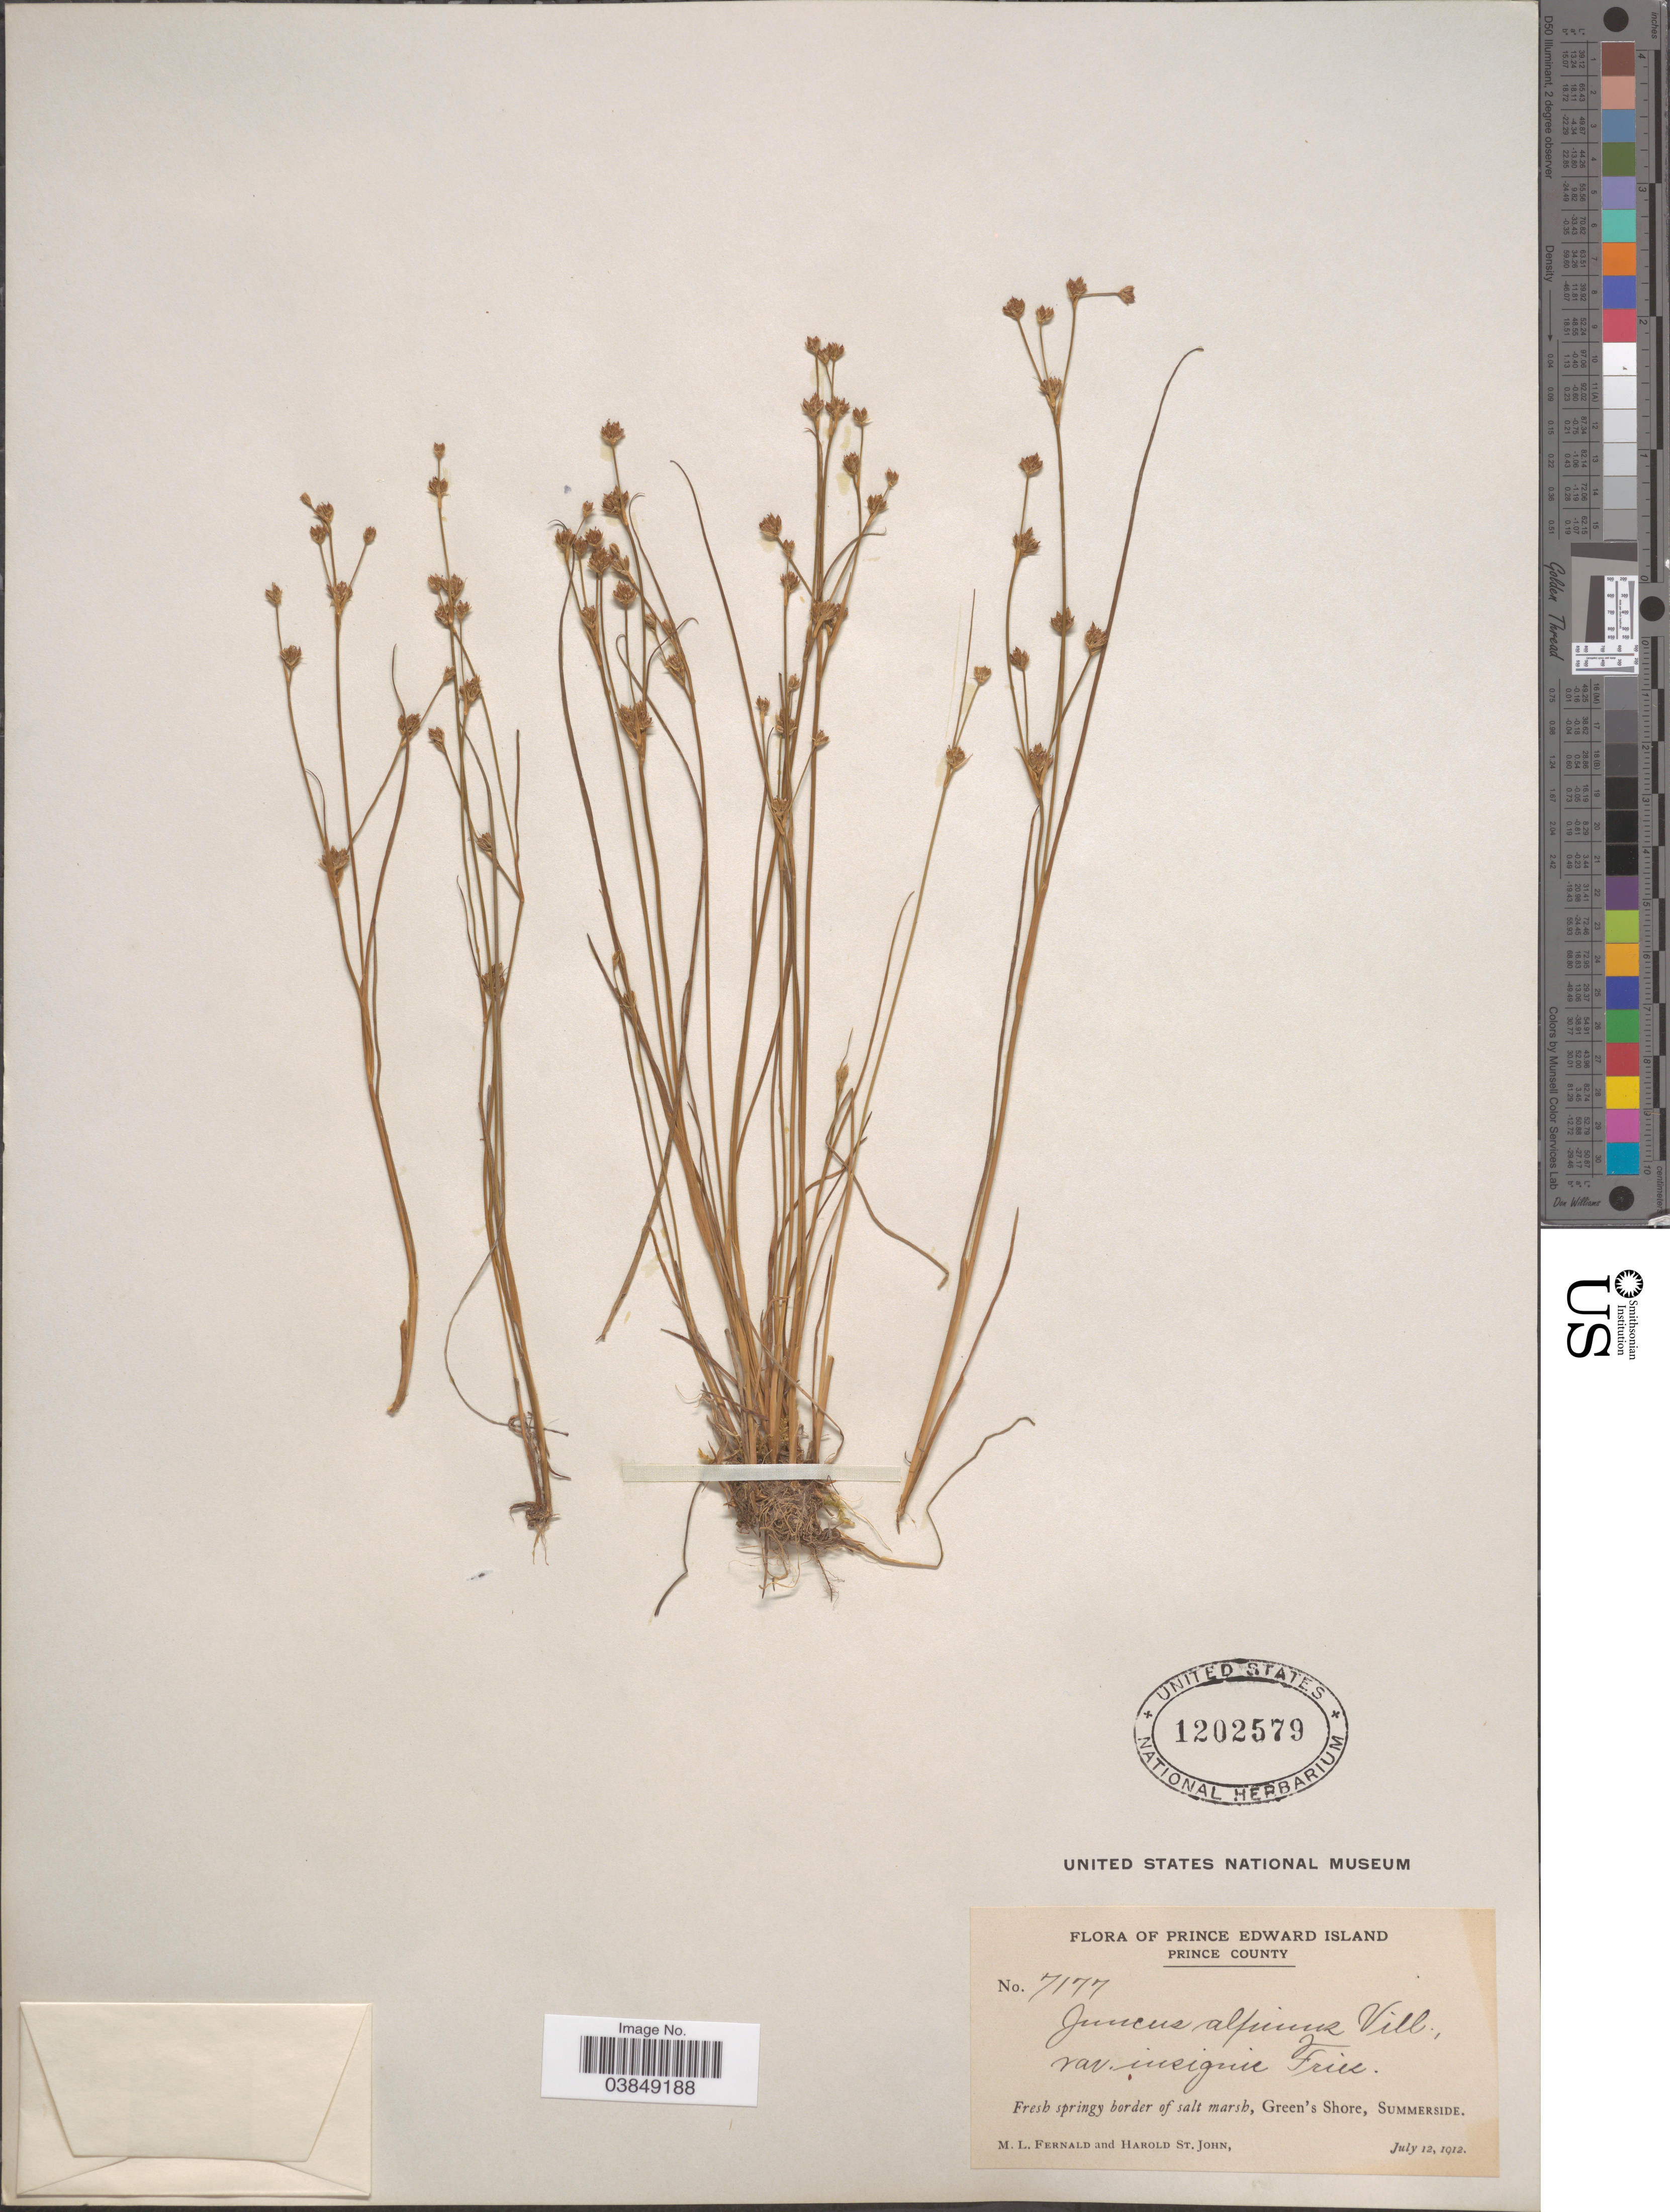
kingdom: Plantae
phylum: Tracheophyta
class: Liliopsida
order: Poales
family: Juncaceae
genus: Juncus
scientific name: Juncus alpinus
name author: Vill.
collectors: M. L. Fernald & H. St. John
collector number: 7177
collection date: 1912-07-12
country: Canada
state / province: Prince Edward Island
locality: Prince County. Fresh springy border of salt marsh, Green's Shore, Summerside.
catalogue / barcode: US 1202579